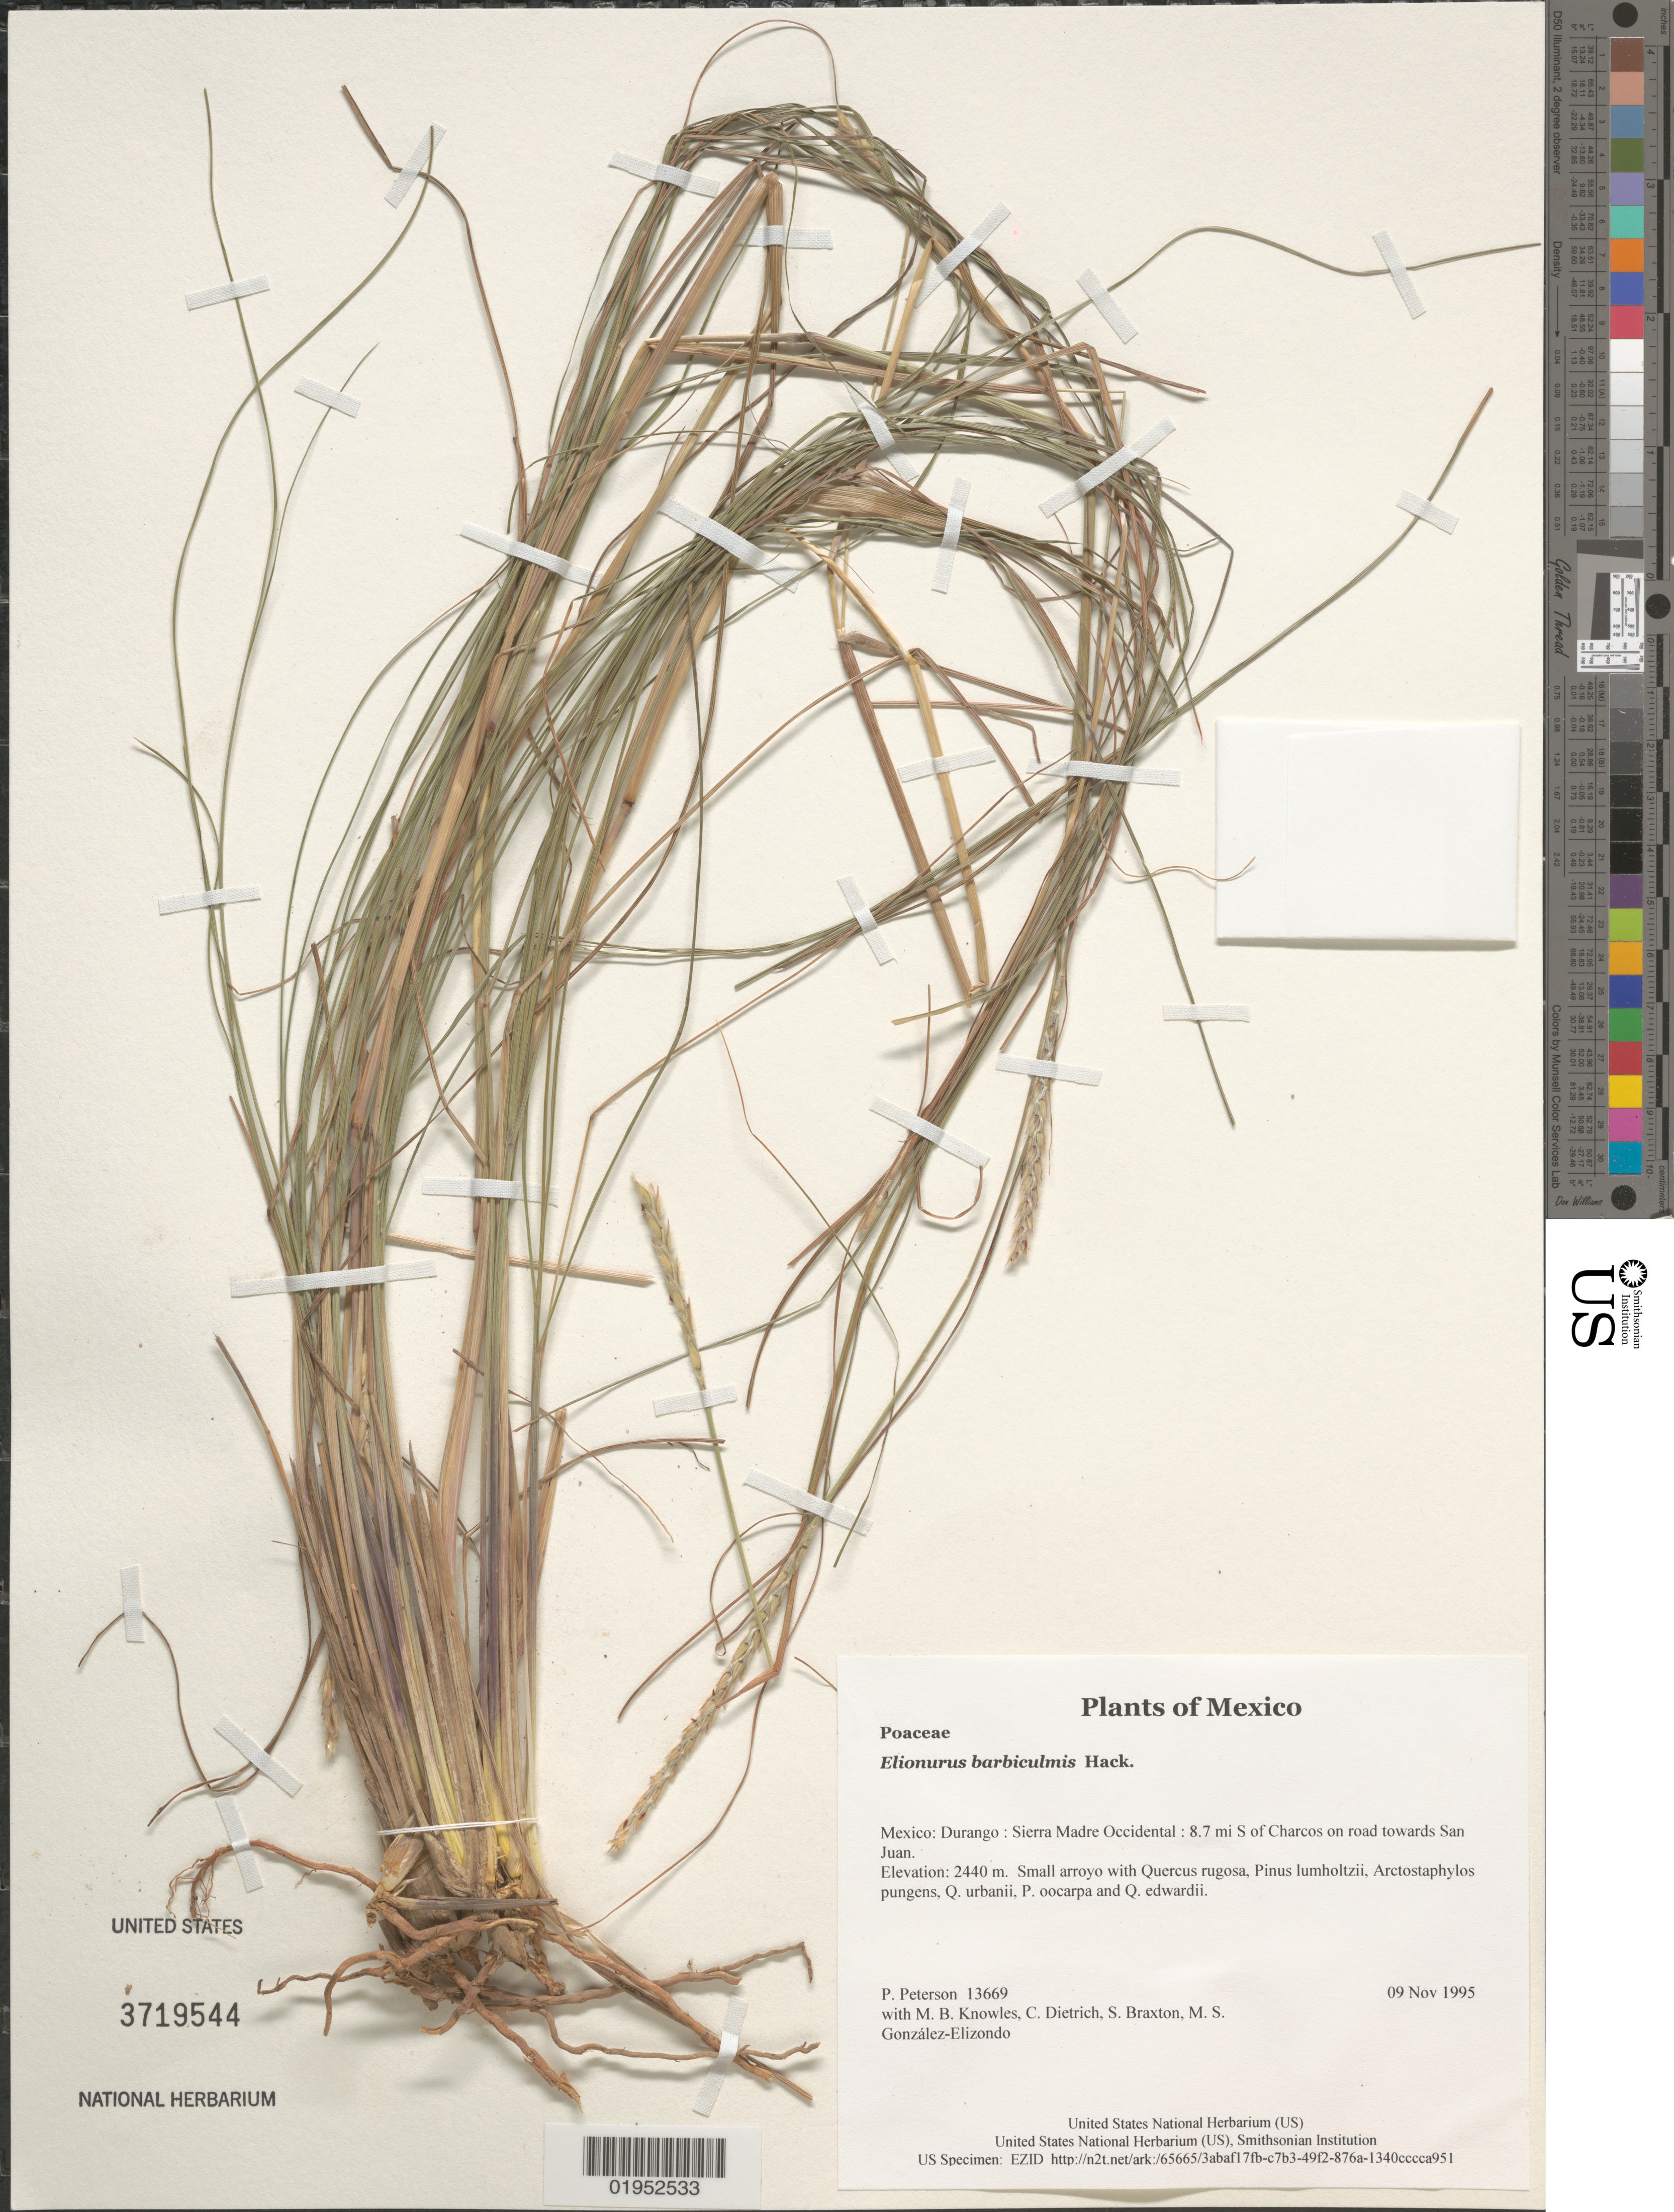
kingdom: Plantae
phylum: Tracheophyta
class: Liliopsida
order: Poales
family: Poaceae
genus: Elionurus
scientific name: Elionurus barbiculmis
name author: Hack. in A. DC.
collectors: P. M. Peterson, M. B. Knowles, C. Dietrich, S. Braxton & M. S. González-Elizondo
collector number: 13669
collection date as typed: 09 Nov 1995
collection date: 1995-11-09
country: Mexico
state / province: Durango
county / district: Sierra Madre Occidental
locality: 8.7 mi S of Charcos on road towards San Juan.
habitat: Small arroyo with Quercus rugosa, Pinus lumholtzii, Arctostaphylos pungens, Q. urbanii, P. oocarpa and Q. edwardii.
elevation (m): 2440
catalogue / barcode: US 3719544